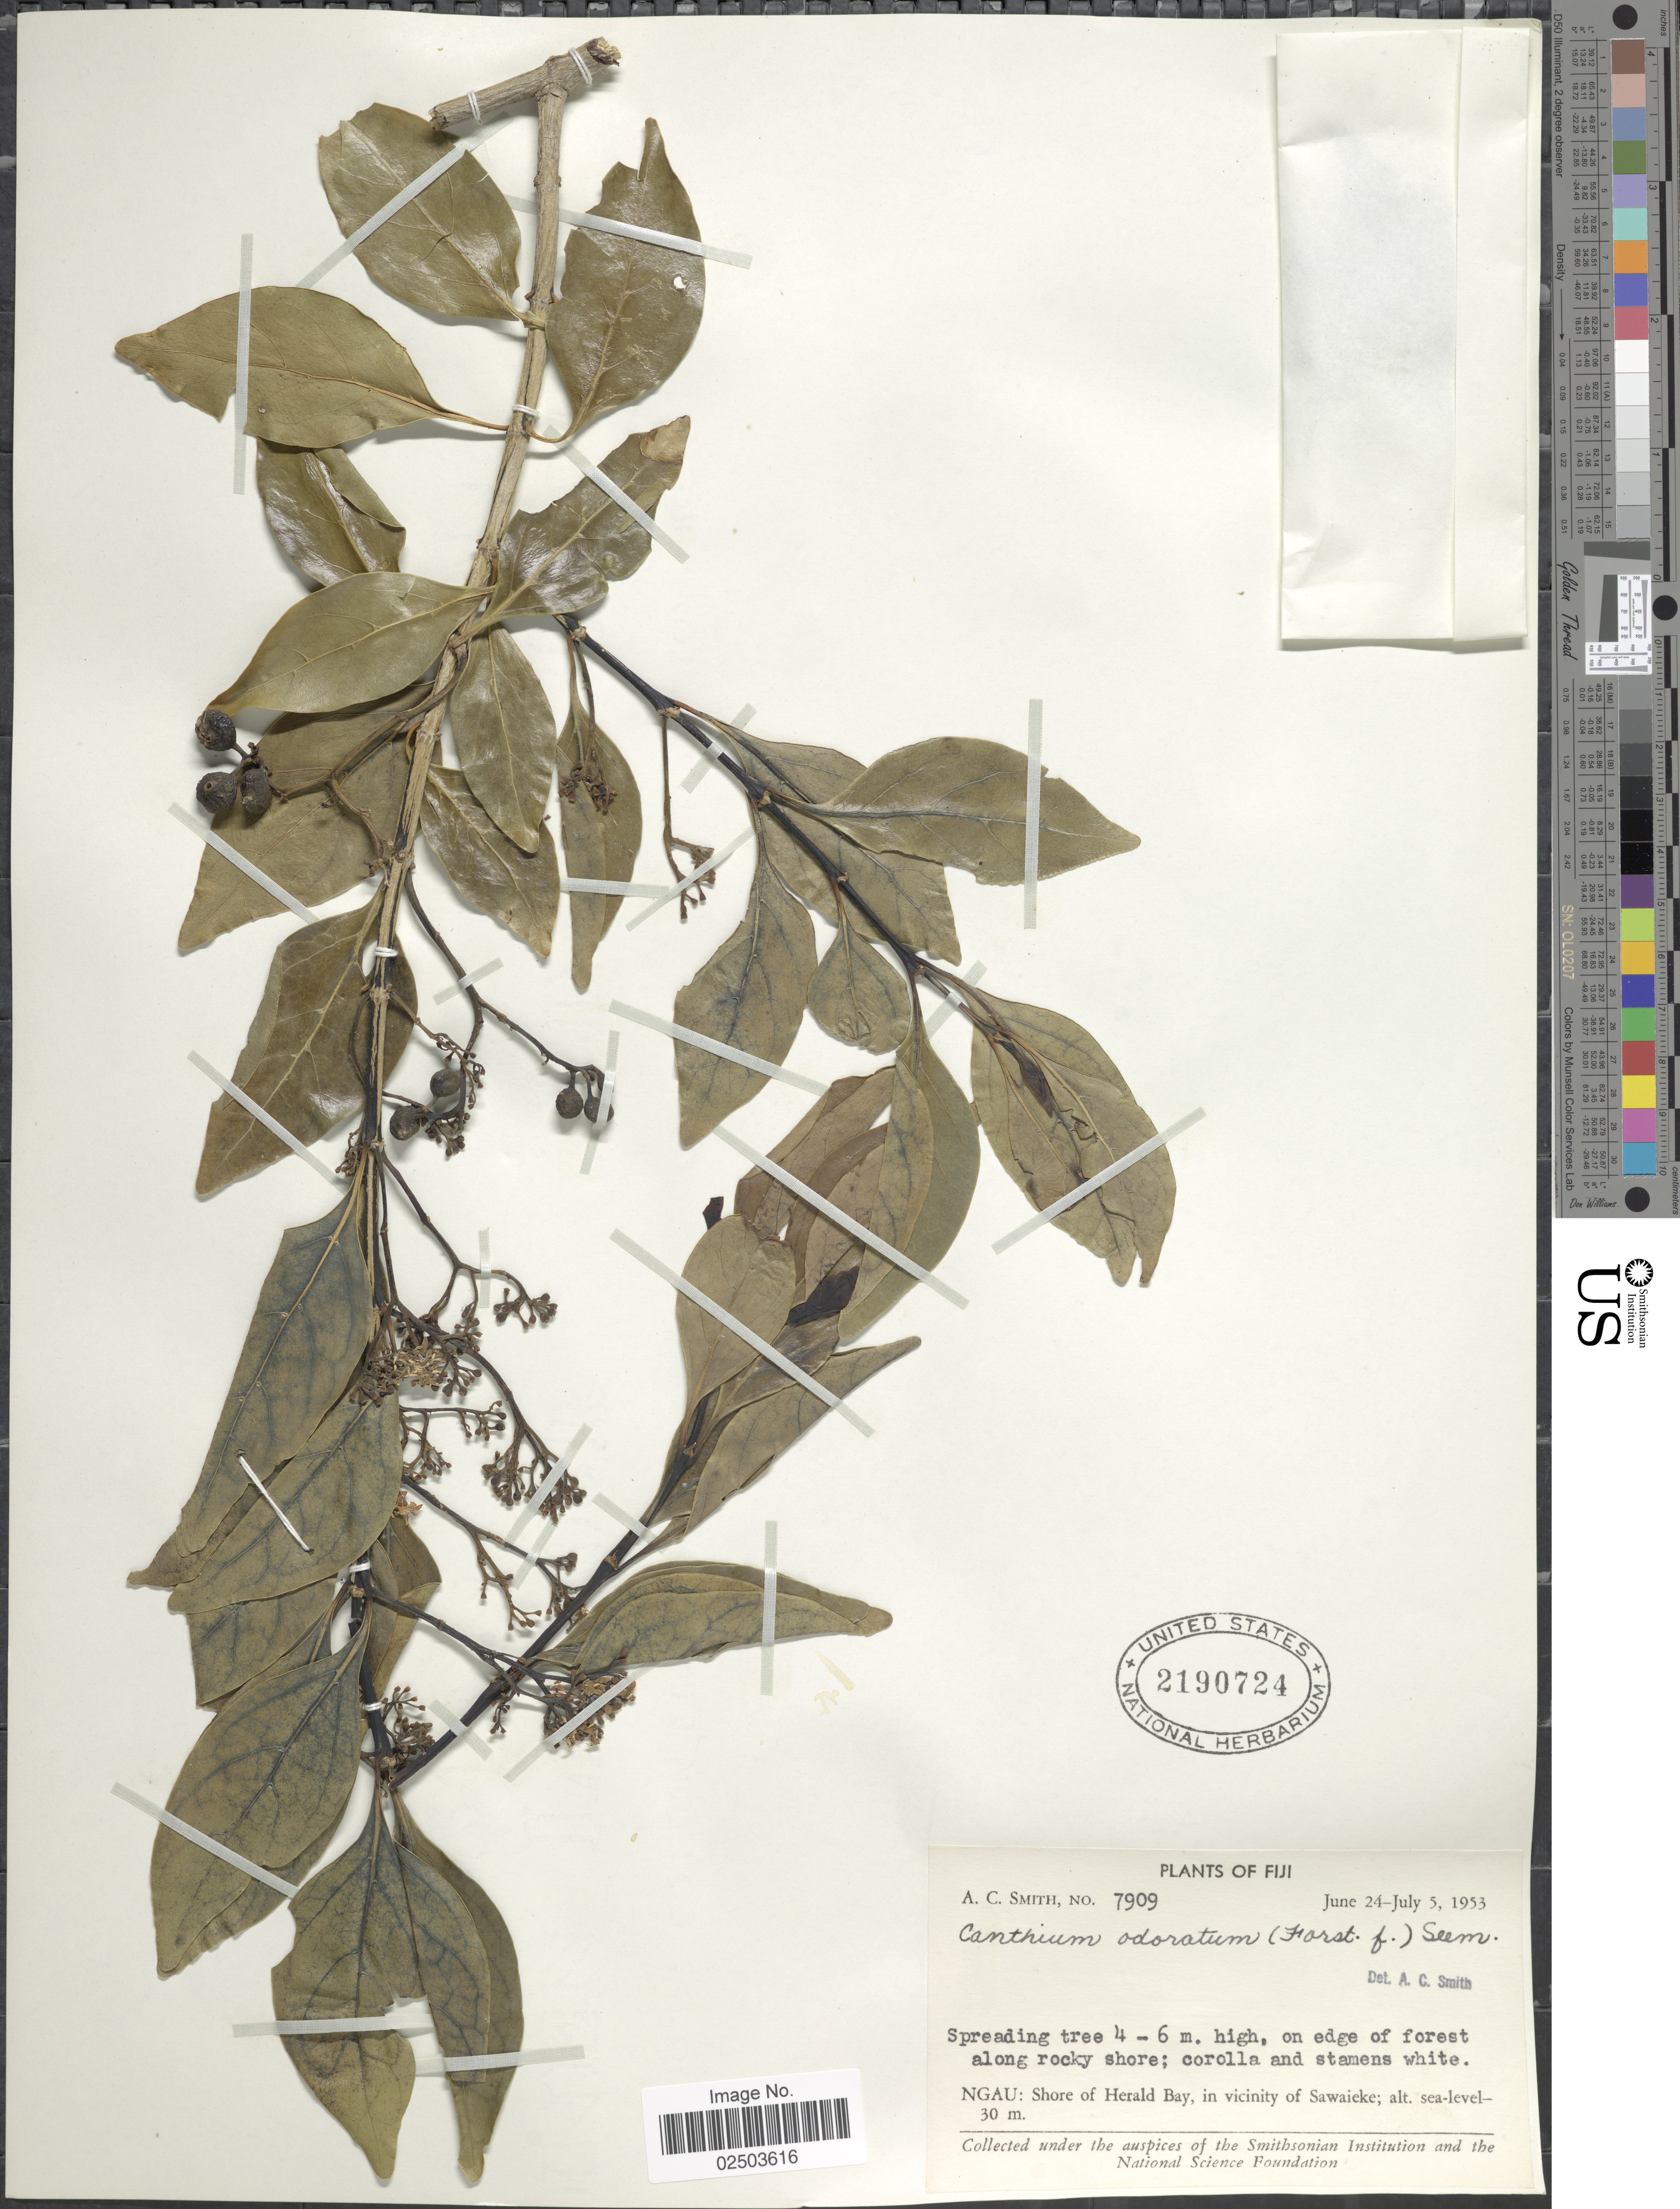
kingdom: Plantae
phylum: Tracheophyta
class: Magnoliopsida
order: Gentianales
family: Rubiaceae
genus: Psydrax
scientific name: Psydrax odorata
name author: (G. Forst.) A.C. Sm. & S.P. Darwin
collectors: A. C. Smith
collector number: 7909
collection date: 1953-06-24/1953-07-05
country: Fiji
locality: Ngau: Shore of Herald Bay, in vicinity of Sawaieke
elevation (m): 30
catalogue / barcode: US 2190724